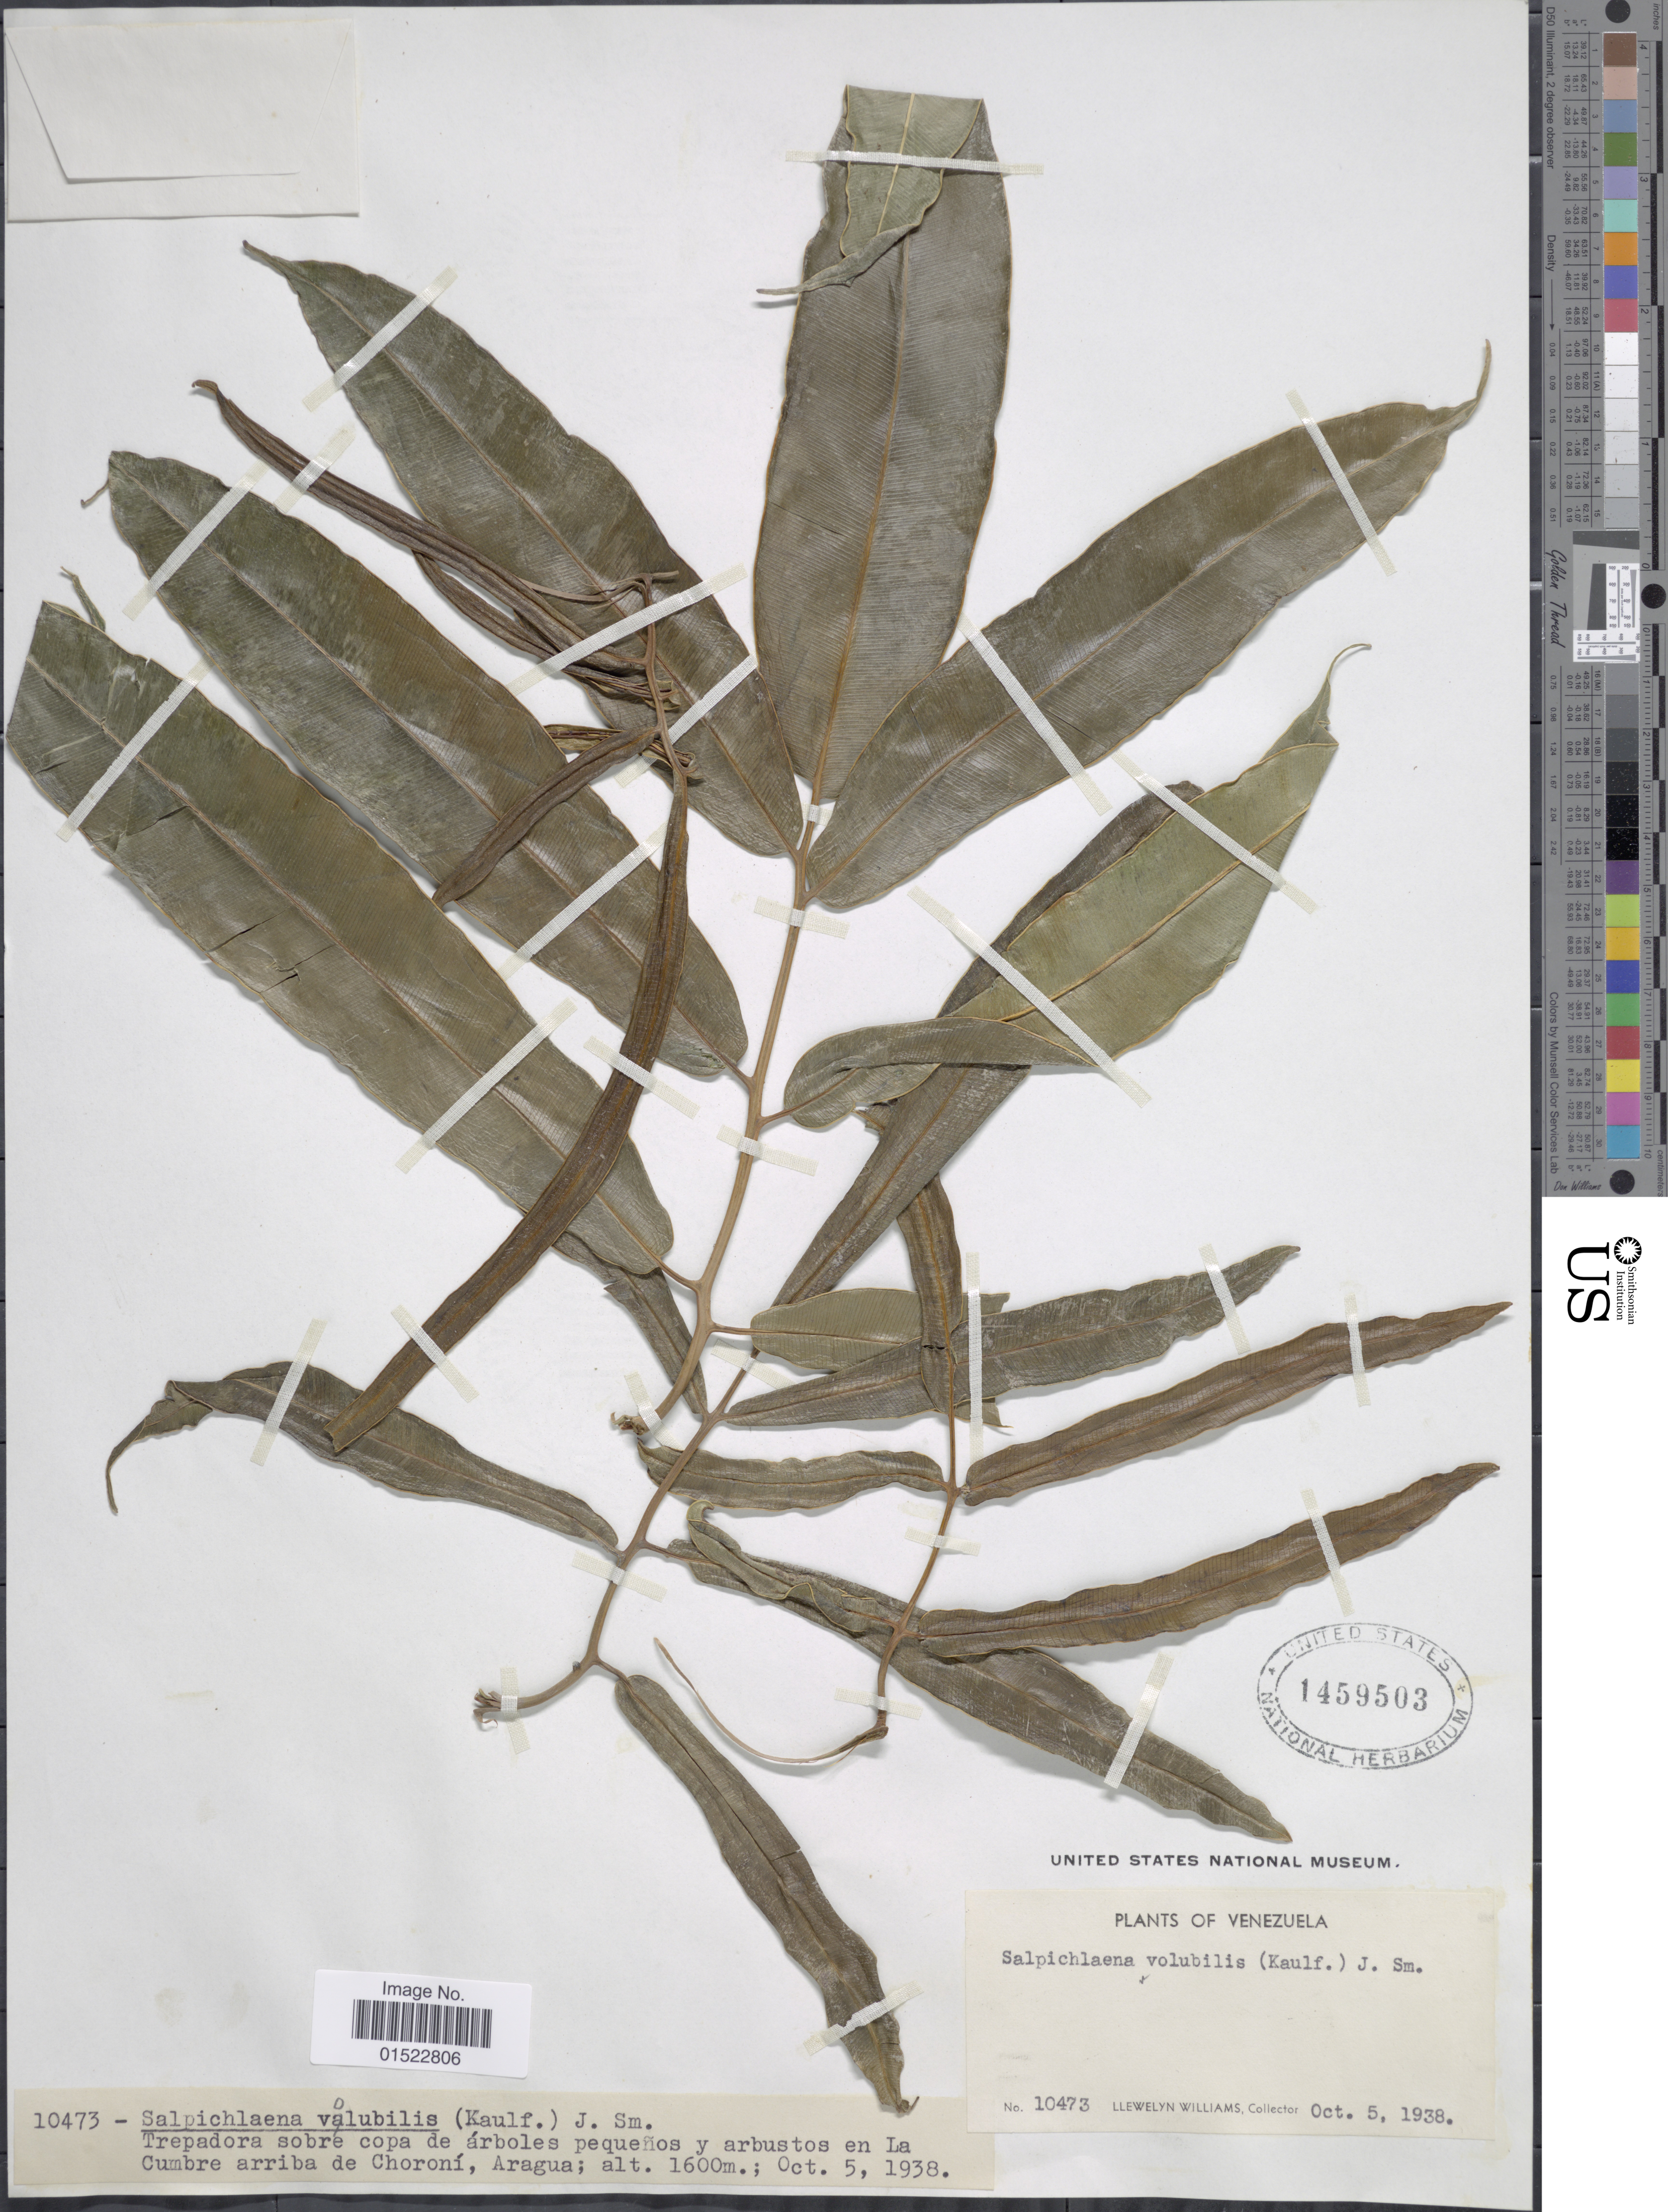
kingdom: Plantae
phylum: Tracheophyta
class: Polypodiopsida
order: Polypodiales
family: Blechnaceae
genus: Salpichlaena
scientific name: Salpichlaena volubilis subsp. volubilis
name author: (Kaulf.) J. Sm.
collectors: Ll. Williams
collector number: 10473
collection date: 1938-10-05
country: Venezuela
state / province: Aragua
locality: Trepadora sobre copa de arboles pequeños y arbustos en La Cumbre arriba de Choroní, Aragua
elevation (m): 1600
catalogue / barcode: US 1459503